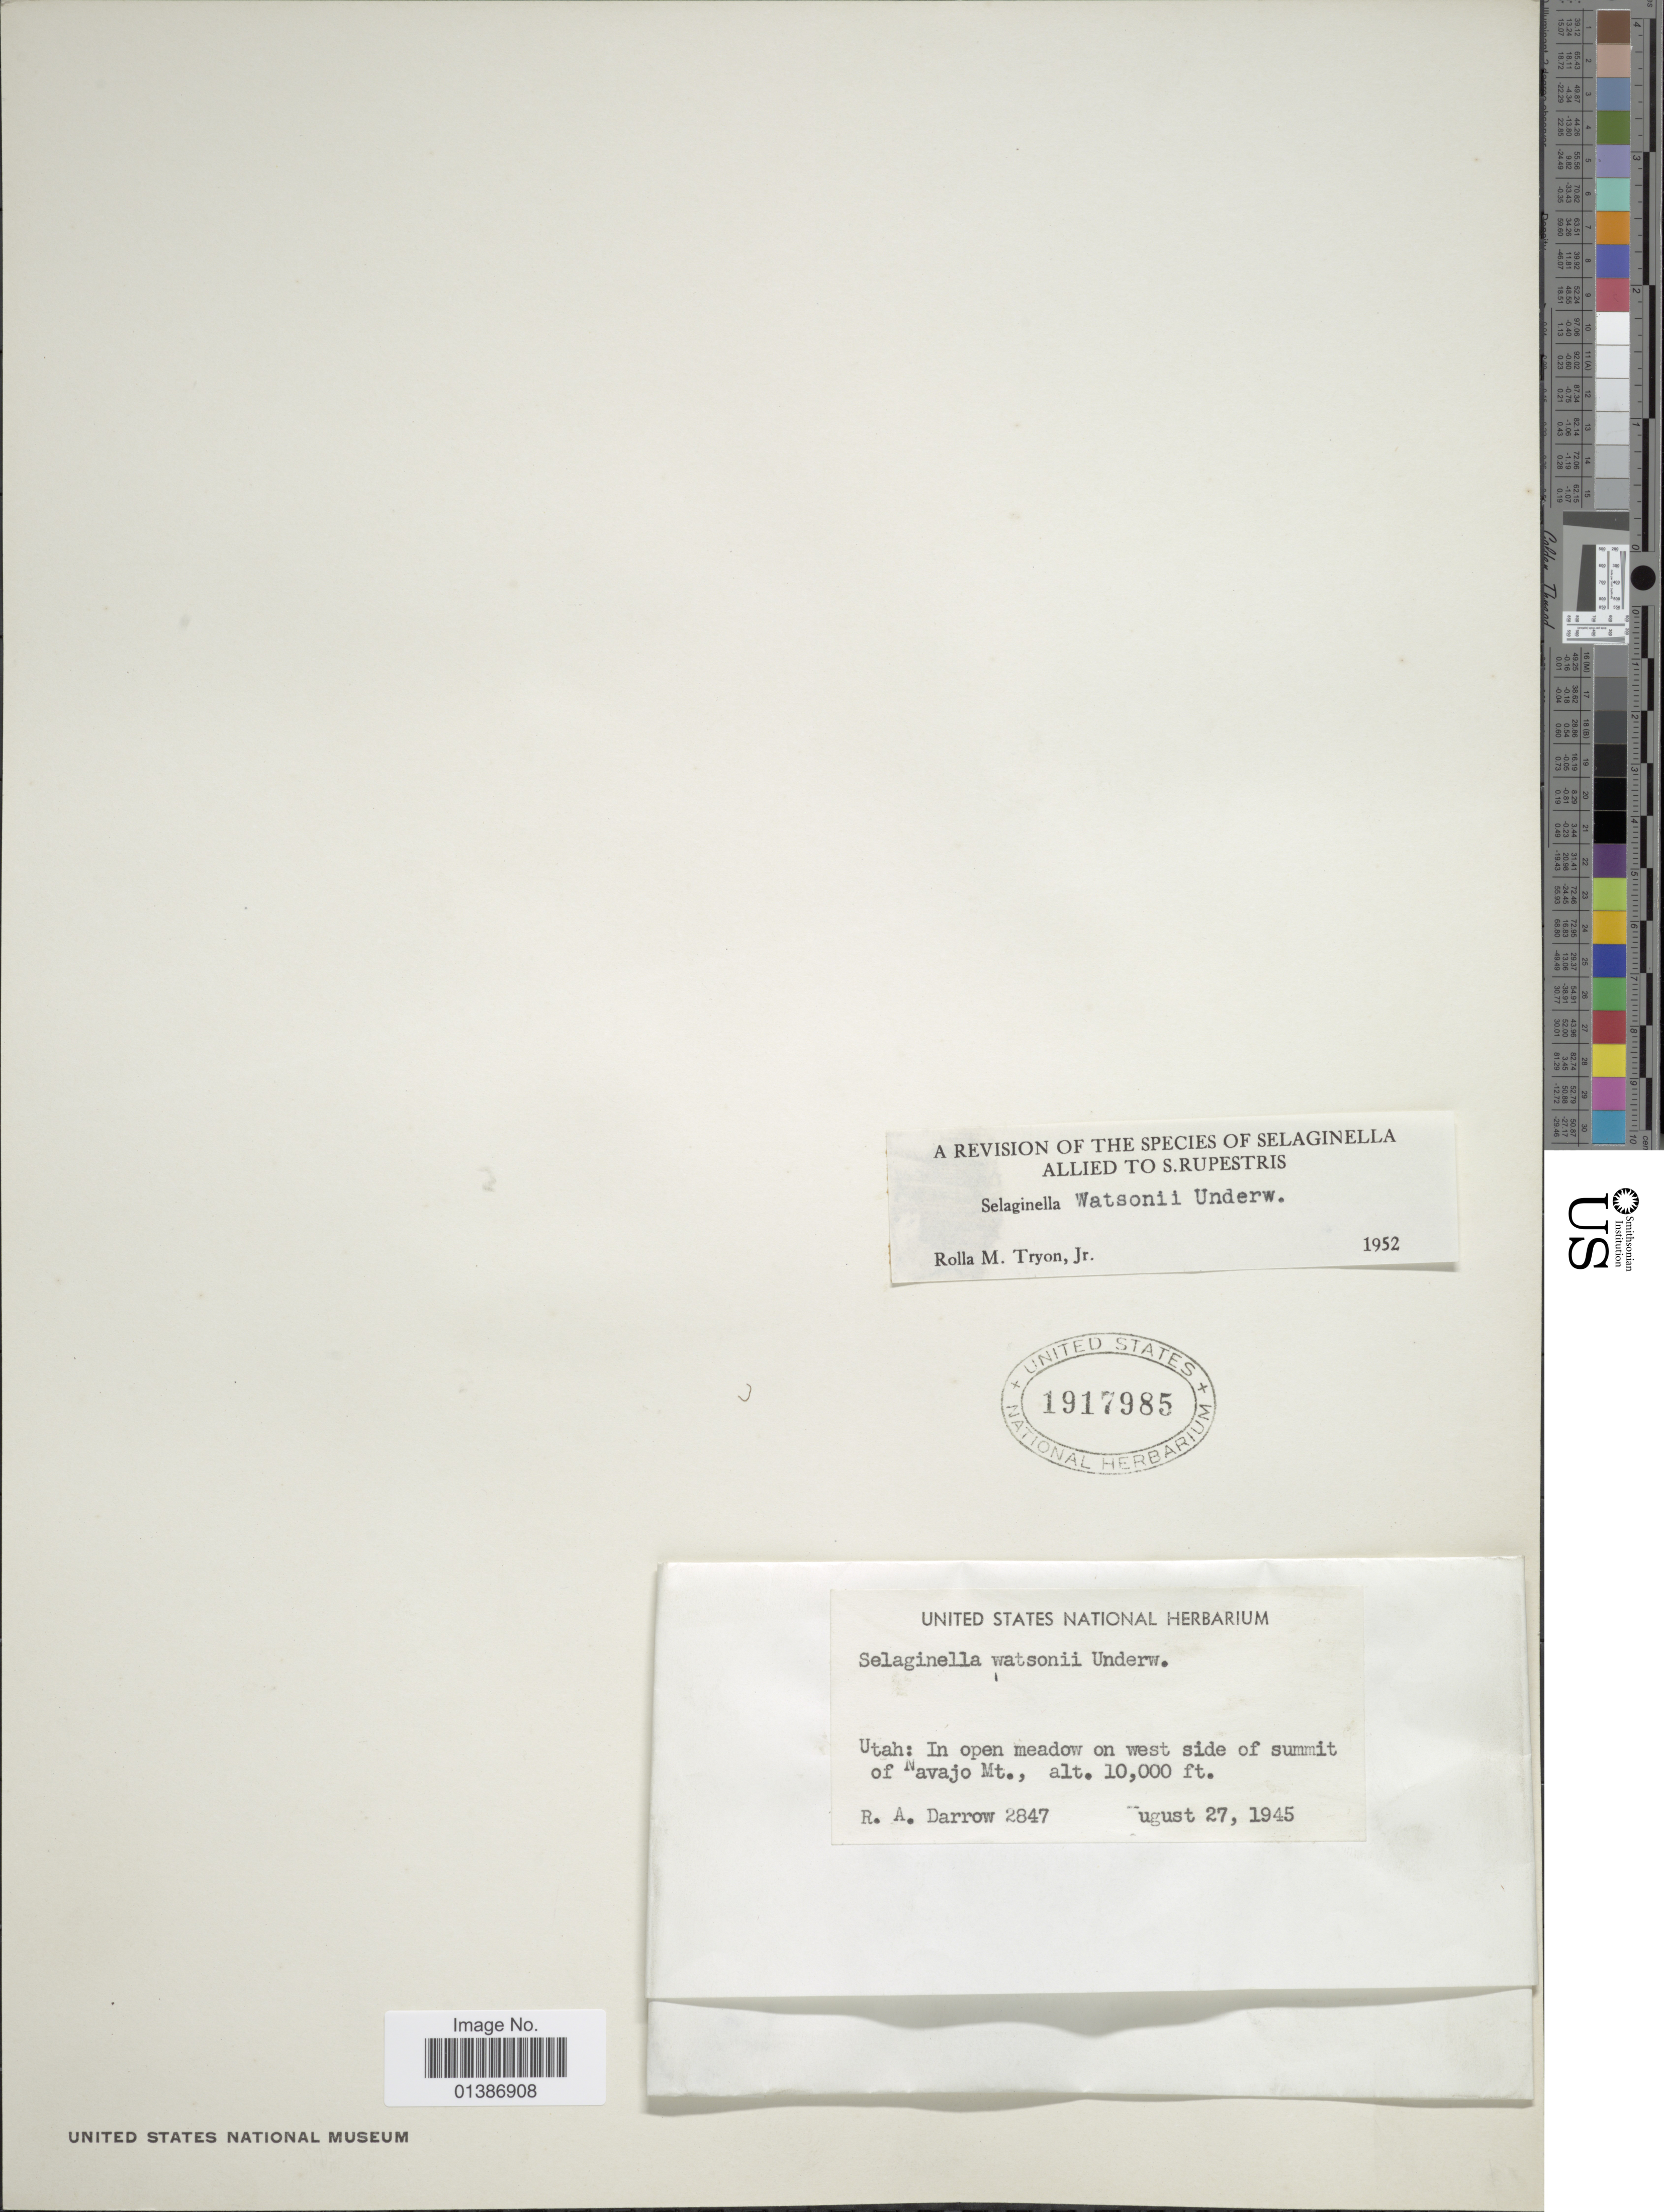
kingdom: Plantae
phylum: Tracheophyta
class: Lycopodiopsida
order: Selaginellales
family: Selaginellaceae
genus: Selaginella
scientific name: Selaginella watsonii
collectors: R. A. Darrow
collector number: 2847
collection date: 1945-08-27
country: United States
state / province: Utah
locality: In open meadows on west side of summit of Navajo Mt.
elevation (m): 3048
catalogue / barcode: US 1917985